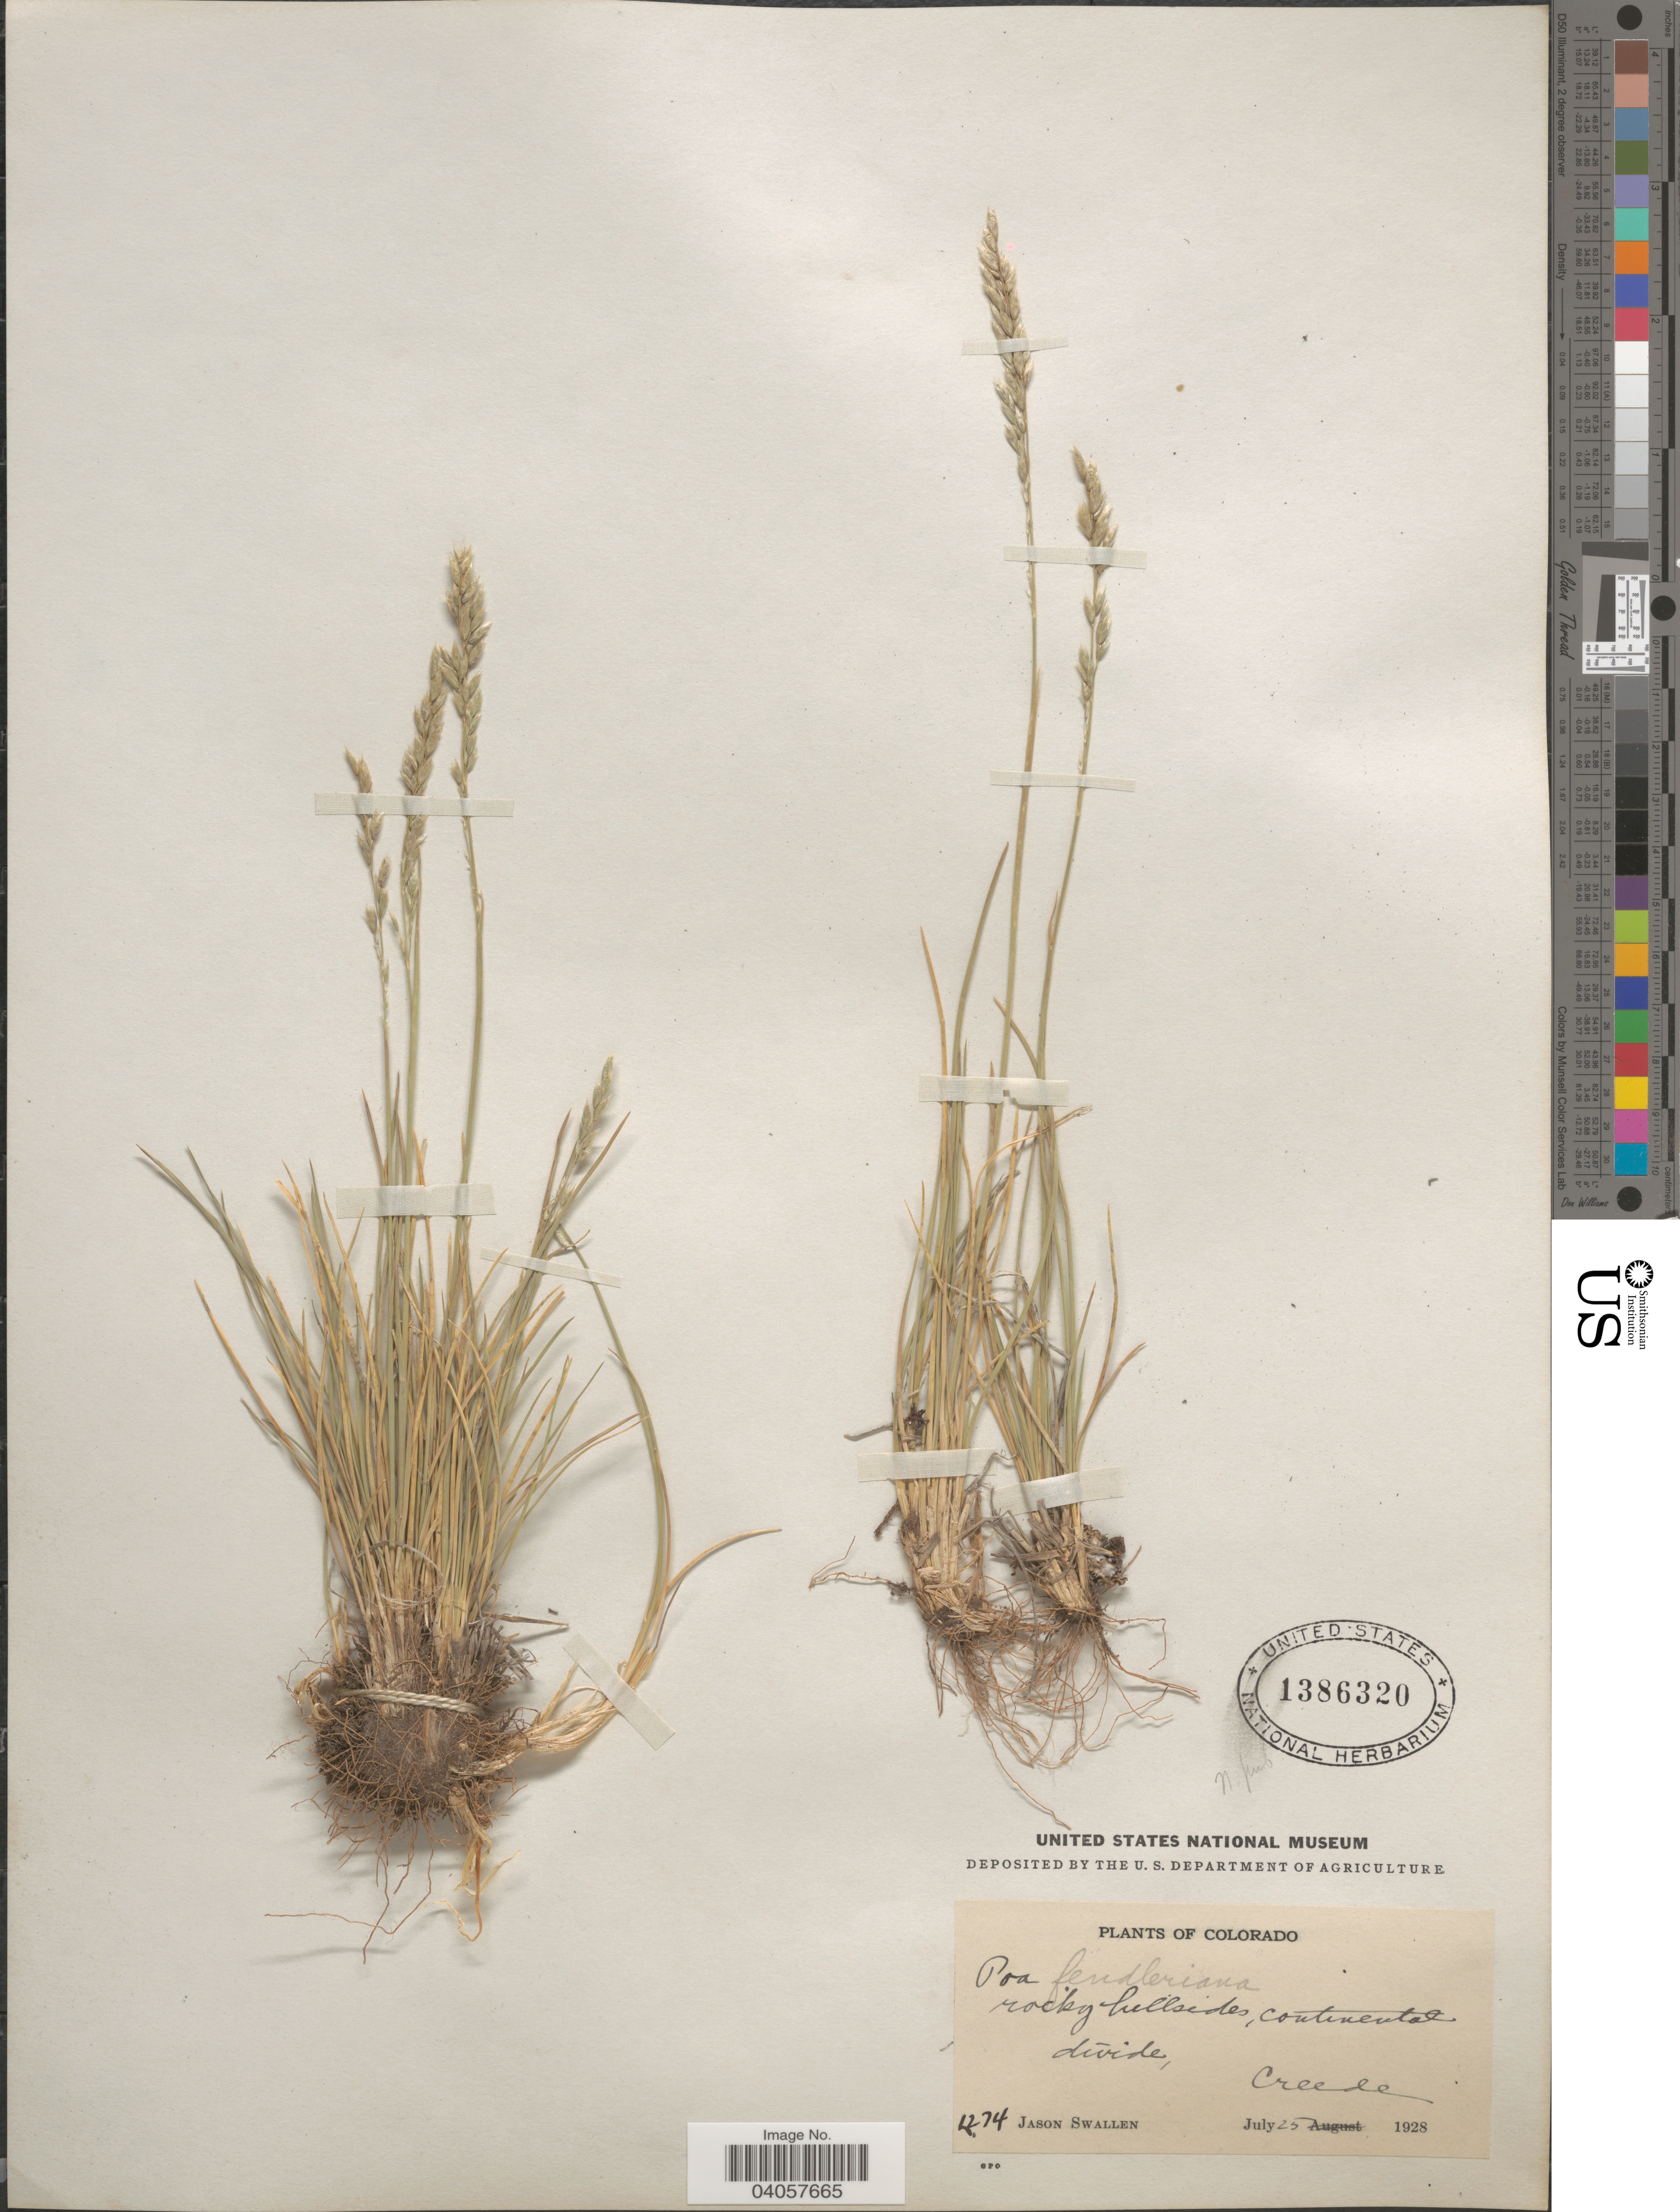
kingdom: Plantae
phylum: Tracheophyta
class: Liliopsida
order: Poales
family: Poaceae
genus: Poa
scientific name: Poa fendleriana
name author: (Steud.) Vasey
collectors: J. R. Swallen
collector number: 1274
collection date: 1928-07-25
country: United States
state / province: Colorado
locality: Continental divide, Creede.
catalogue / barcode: US 1386320